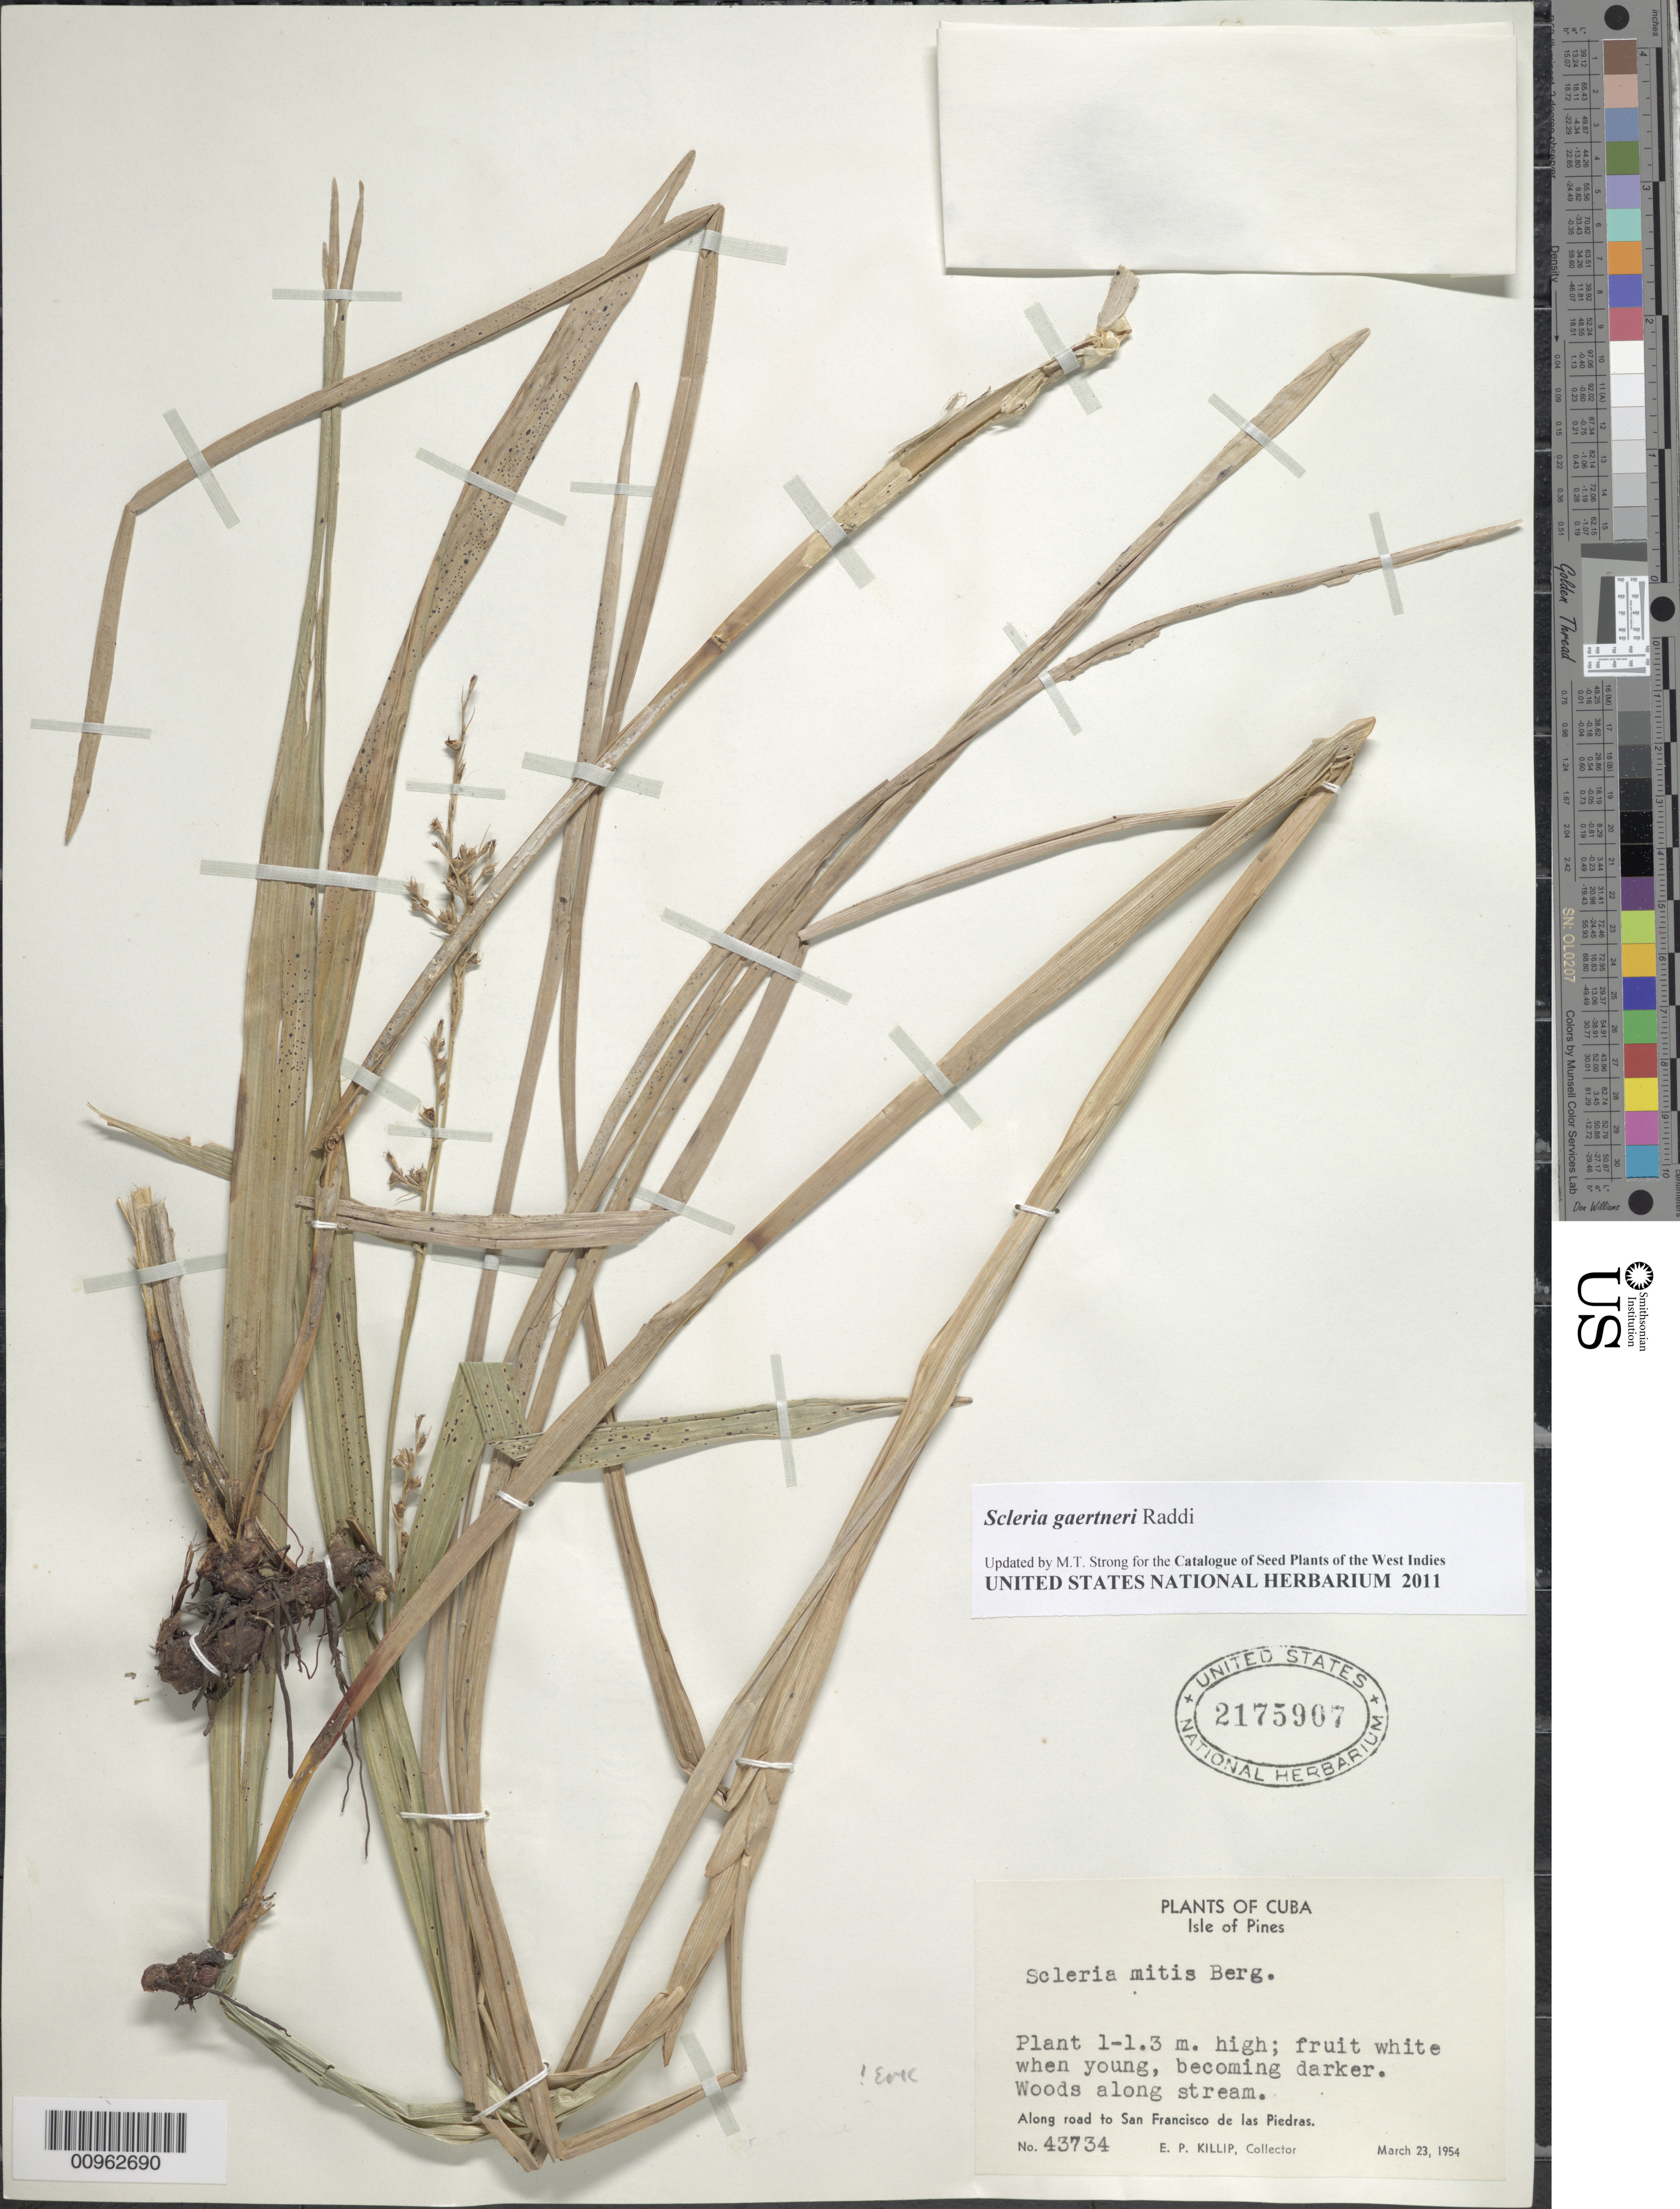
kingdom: Plantae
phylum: Tracheophyta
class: Liliopsida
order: Poales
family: Cyperaceae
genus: Scleria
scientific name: Scleria mitis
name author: P.J. Bergius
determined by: Core, E. L.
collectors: E. P. Killip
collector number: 43734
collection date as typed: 23 Mar 1954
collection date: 1954-03-23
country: Cuba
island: Isla de la Juventud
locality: Isle of Pines, Along road to San Francisco de las Piedras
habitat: Woods along stream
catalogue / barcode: US 2175907